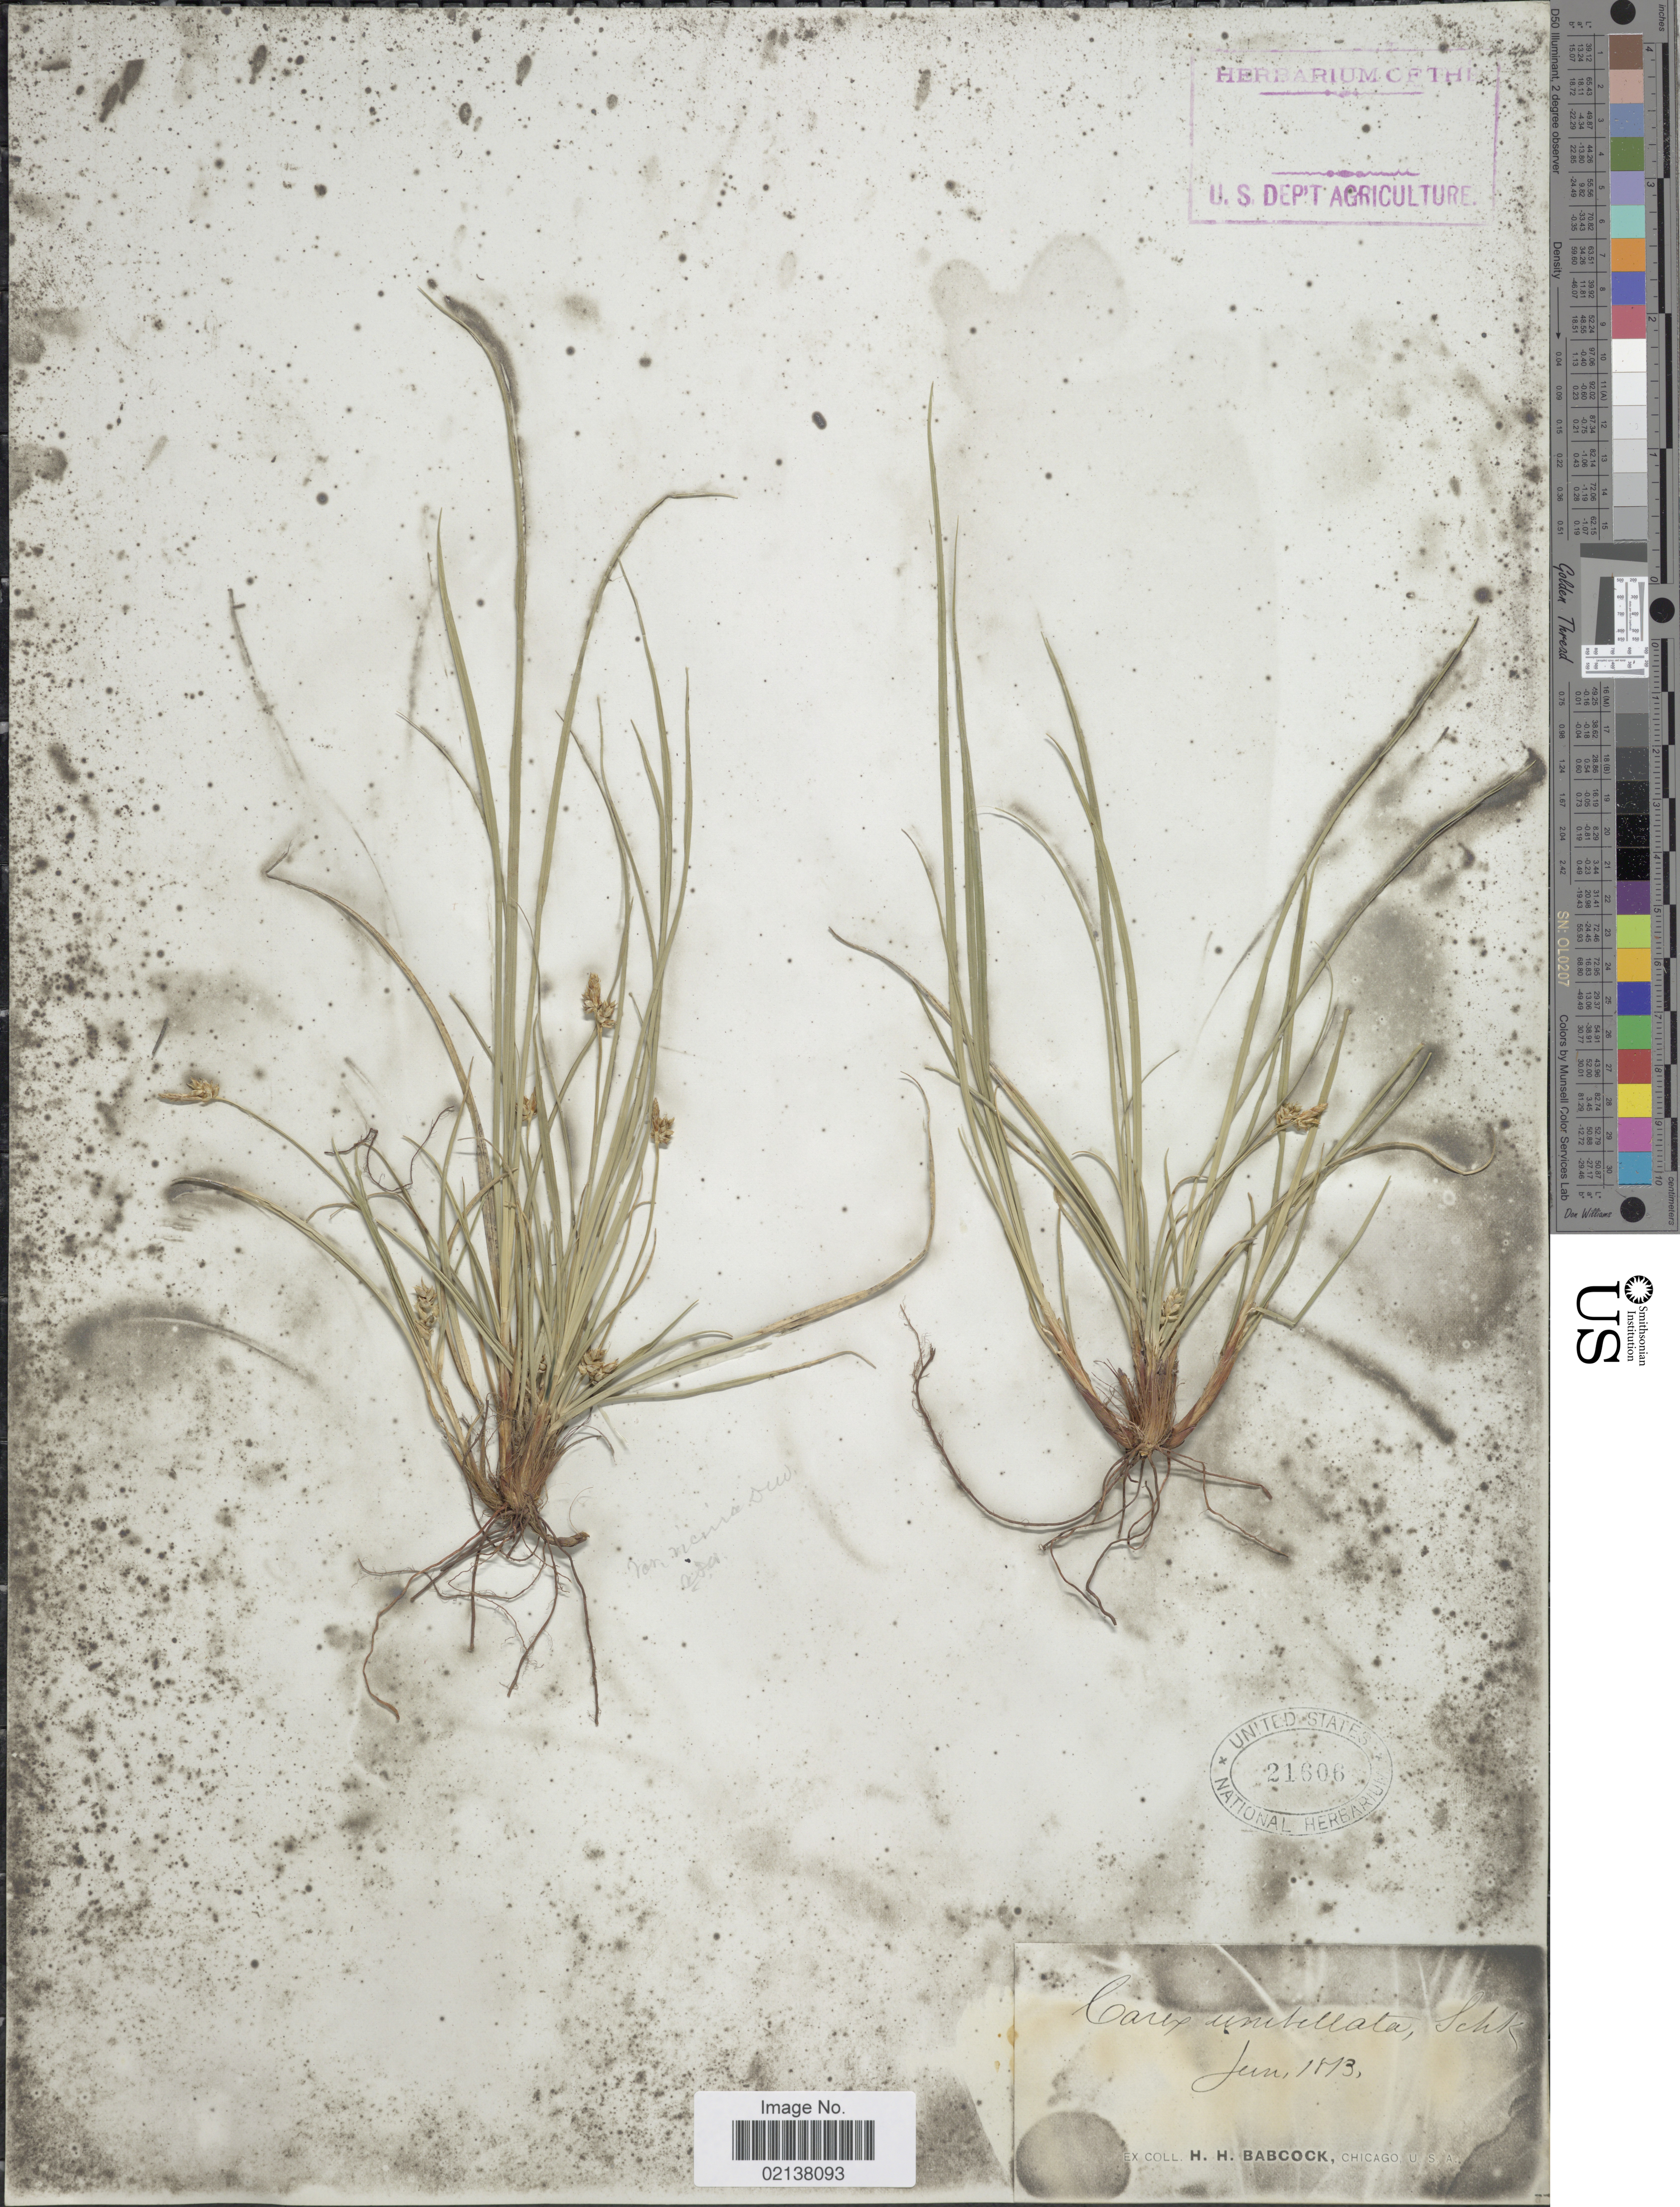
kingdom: Plantae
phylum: Tracheophyta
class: Liliopsida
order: Poales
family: Cyperaceae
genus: Carex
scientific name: Carex umbellata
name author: Schkuhr ex Willd.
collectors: H. Babcock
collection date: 1813-06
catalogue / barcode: US 21606